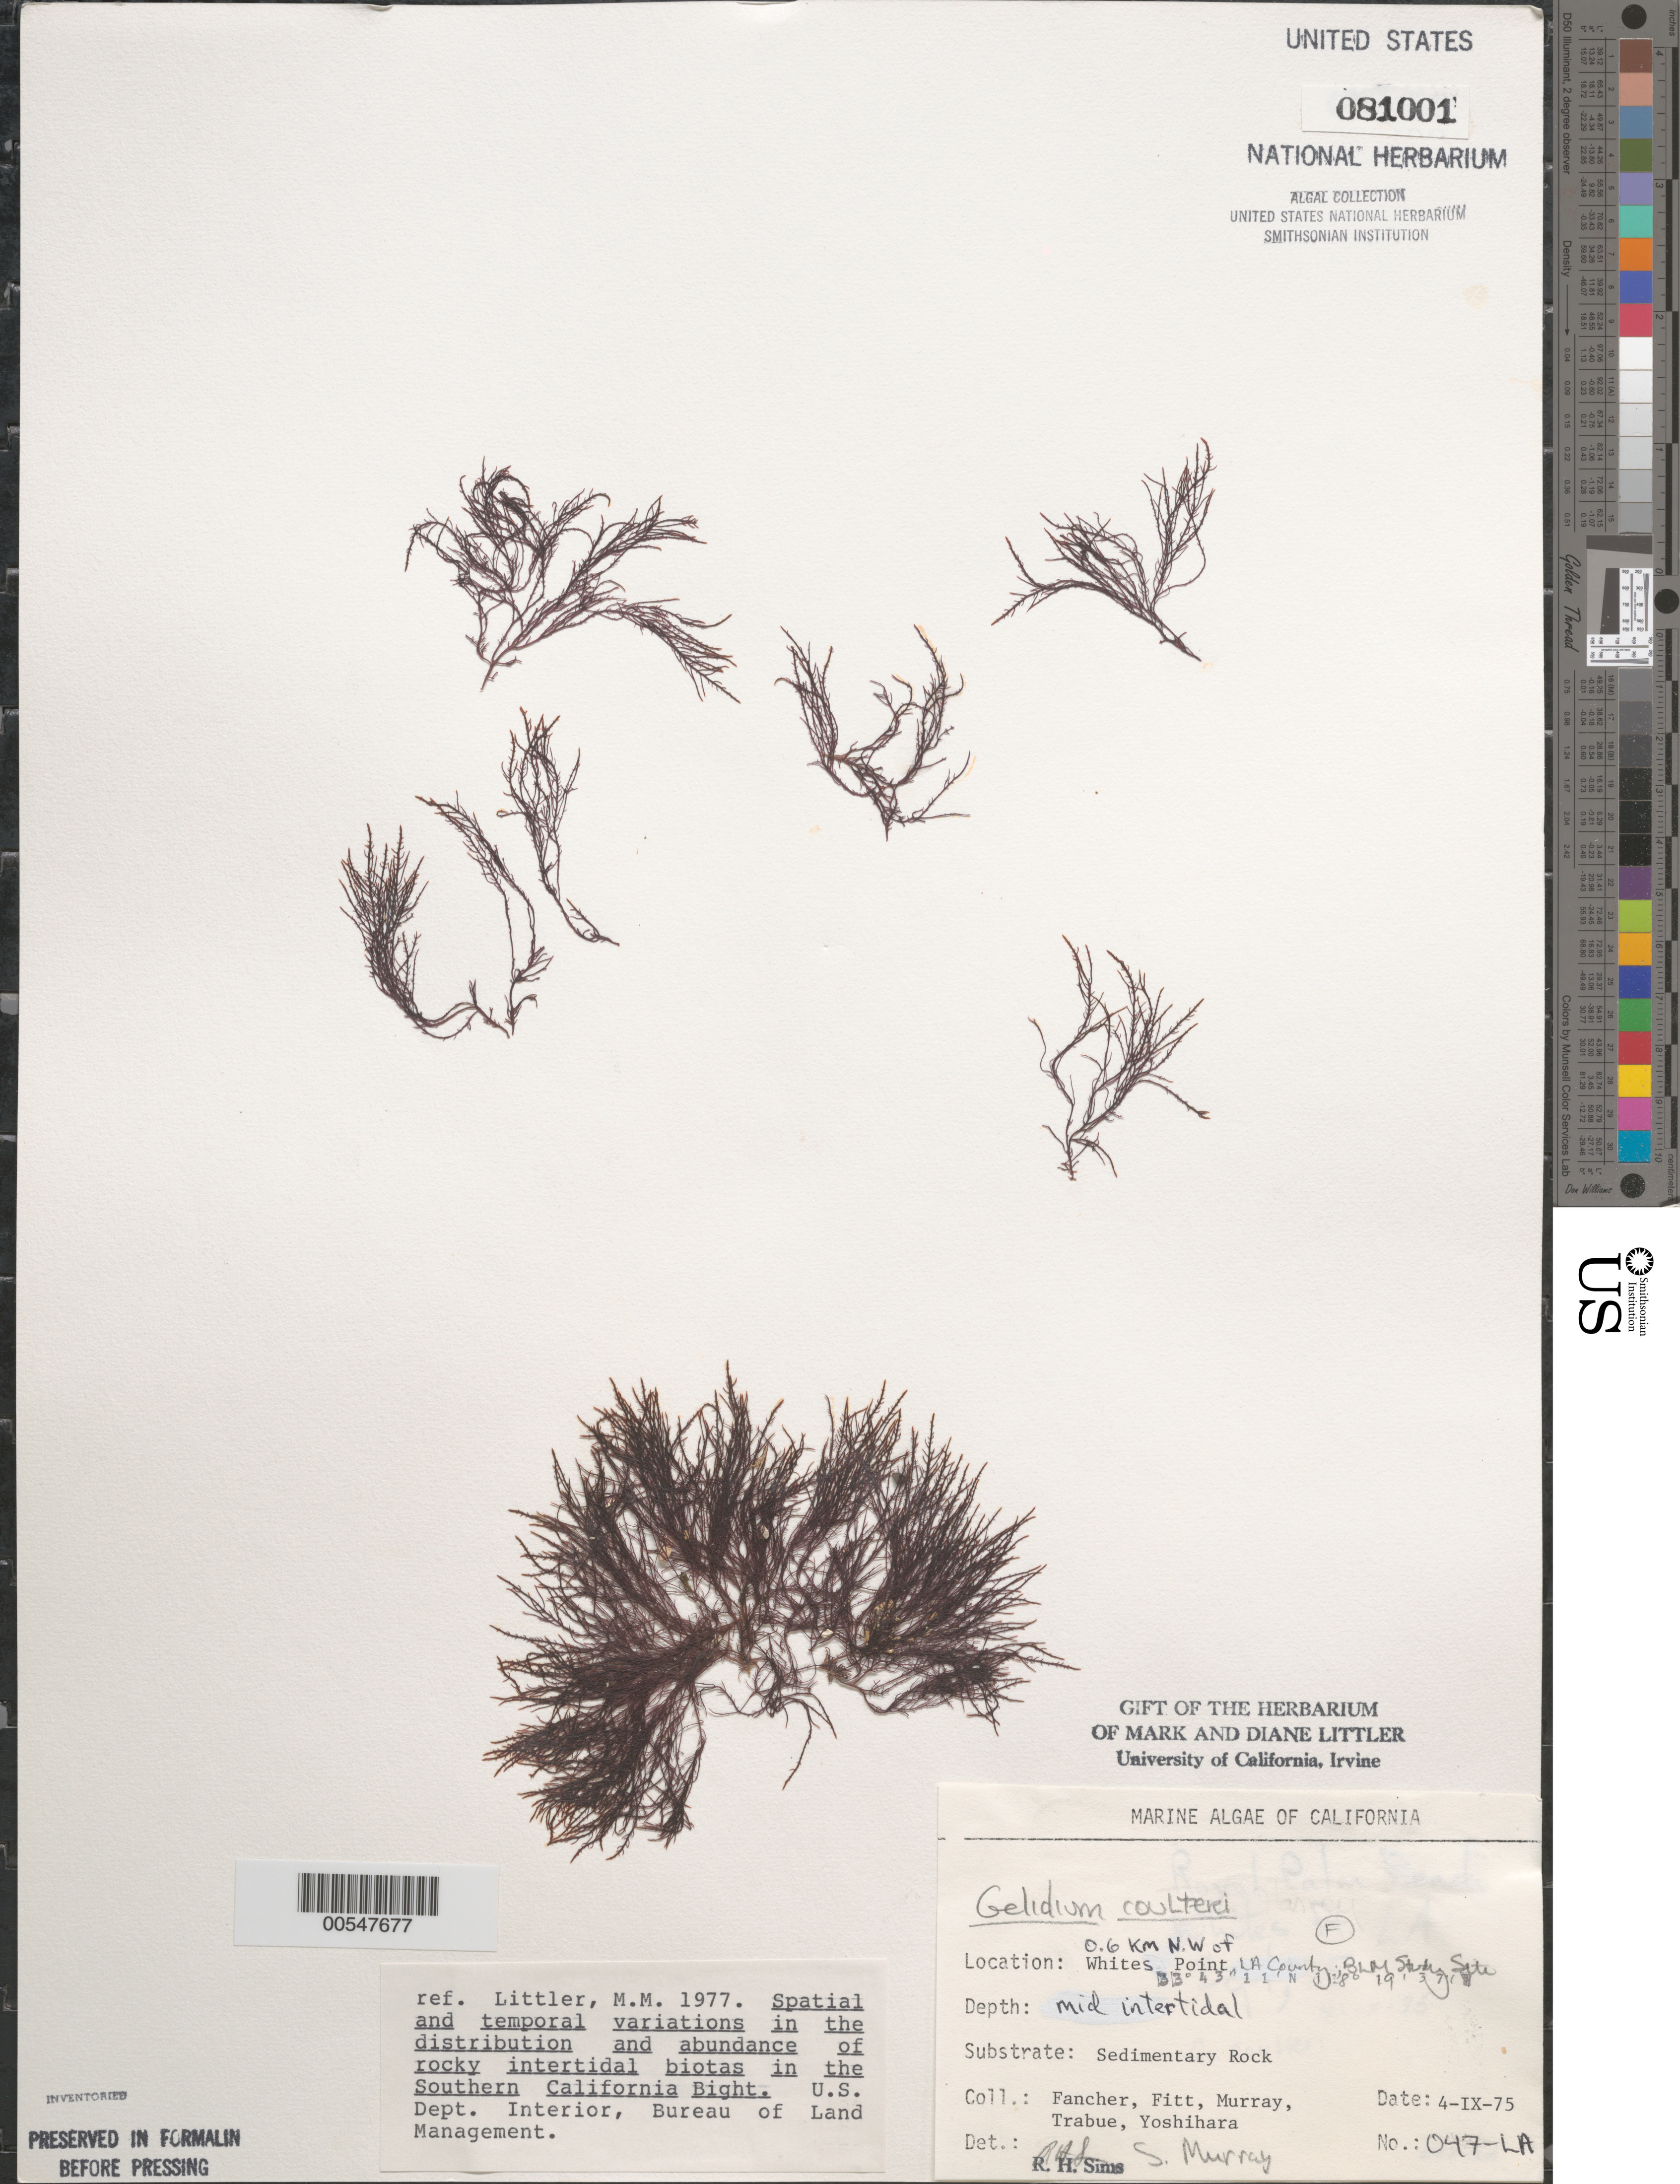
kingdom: Plantae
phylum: Rhodophyta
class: Florideophyceae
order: Gelidiales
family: Gelidiaceae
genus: Gelidium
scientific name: Gelidium coulteri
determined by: Sims, Robert H.; Murray, S. N.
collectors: J. Fancher, W. Fitt, S. N. Murray, P. J. Trabue & K. Yoshihara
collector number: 047-la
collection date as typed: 04 Apr 1975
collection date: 1975-04-04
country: United States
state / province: California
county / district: Los Angeles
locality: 0.6 km northwest of Whites Point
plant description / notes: BLM-SOCALBIGHT Rocky Intertidal Survey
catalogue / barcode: US 81001